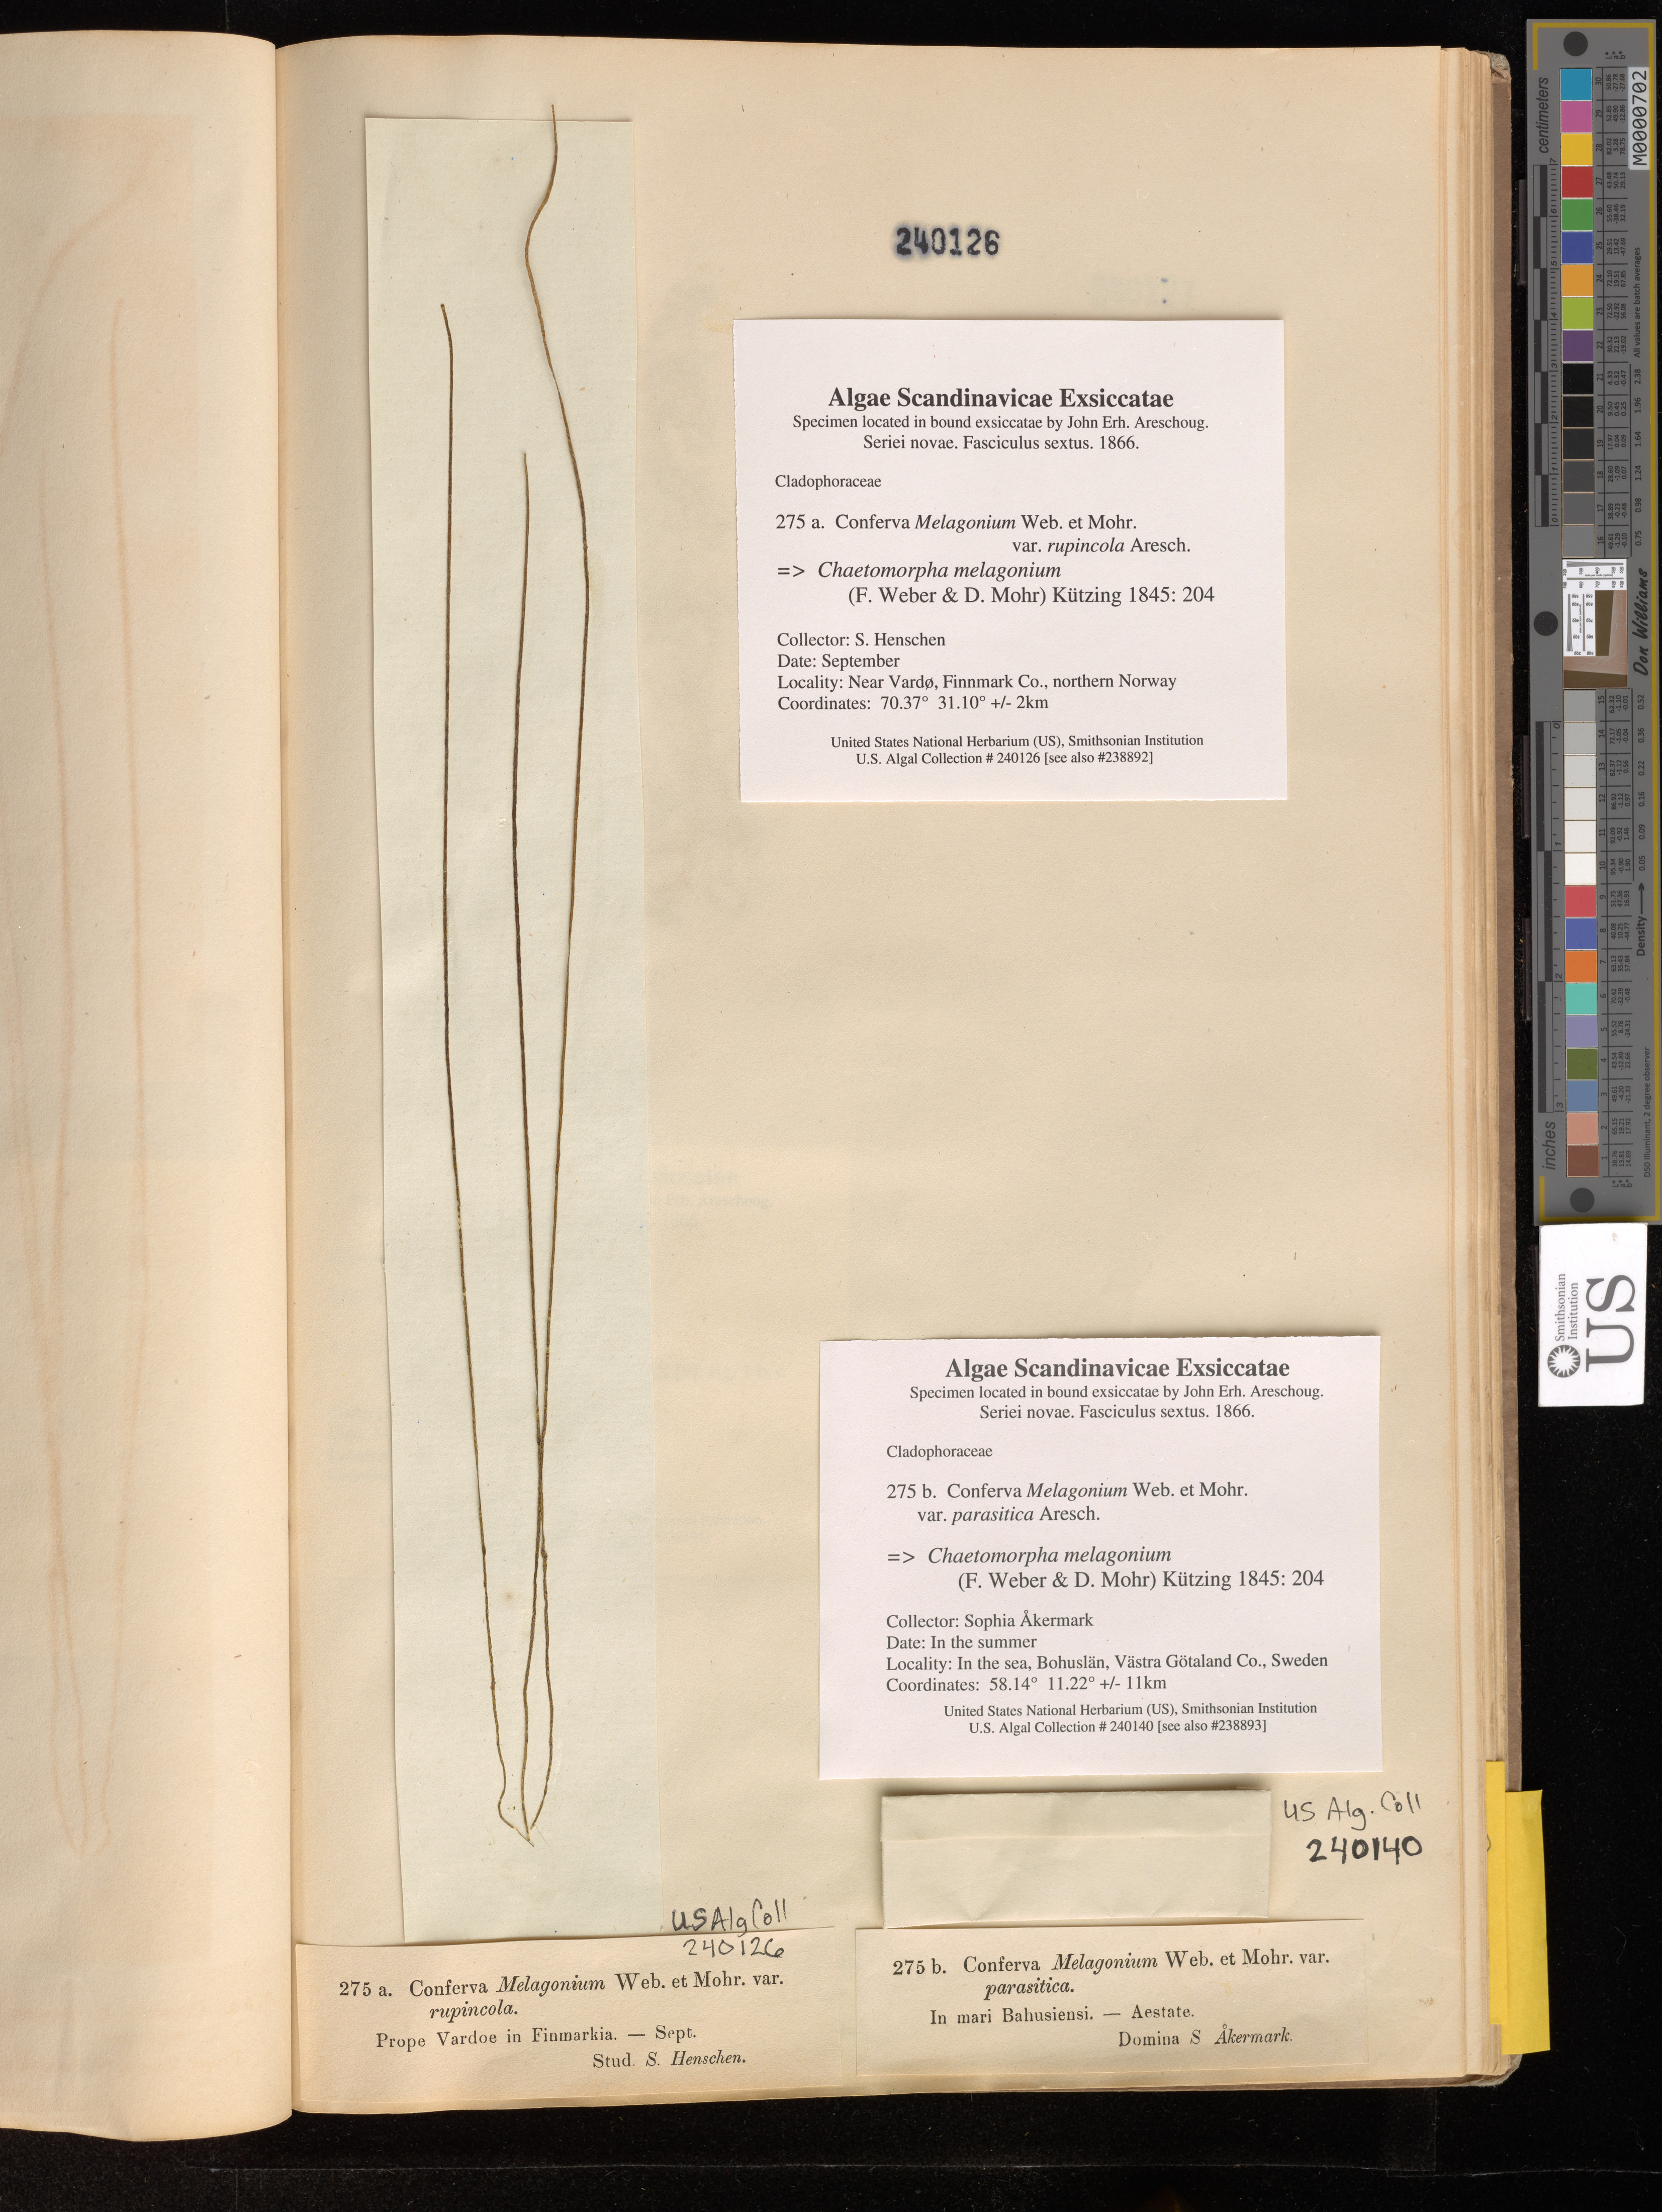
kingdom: Plantae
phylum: Chlorophyta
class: Ulvophyceae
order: Cladophorales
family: Cladophoraceae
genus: Chaetomorpha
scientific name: Chaetomorpha melagonium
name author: (F. Weber & D. Mohr) Kützing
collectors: S. Henschen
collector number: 275 a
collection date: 1866-09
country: Norway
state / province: Finnmark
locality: Near Vardø, northern Norway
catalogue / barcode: US 240126